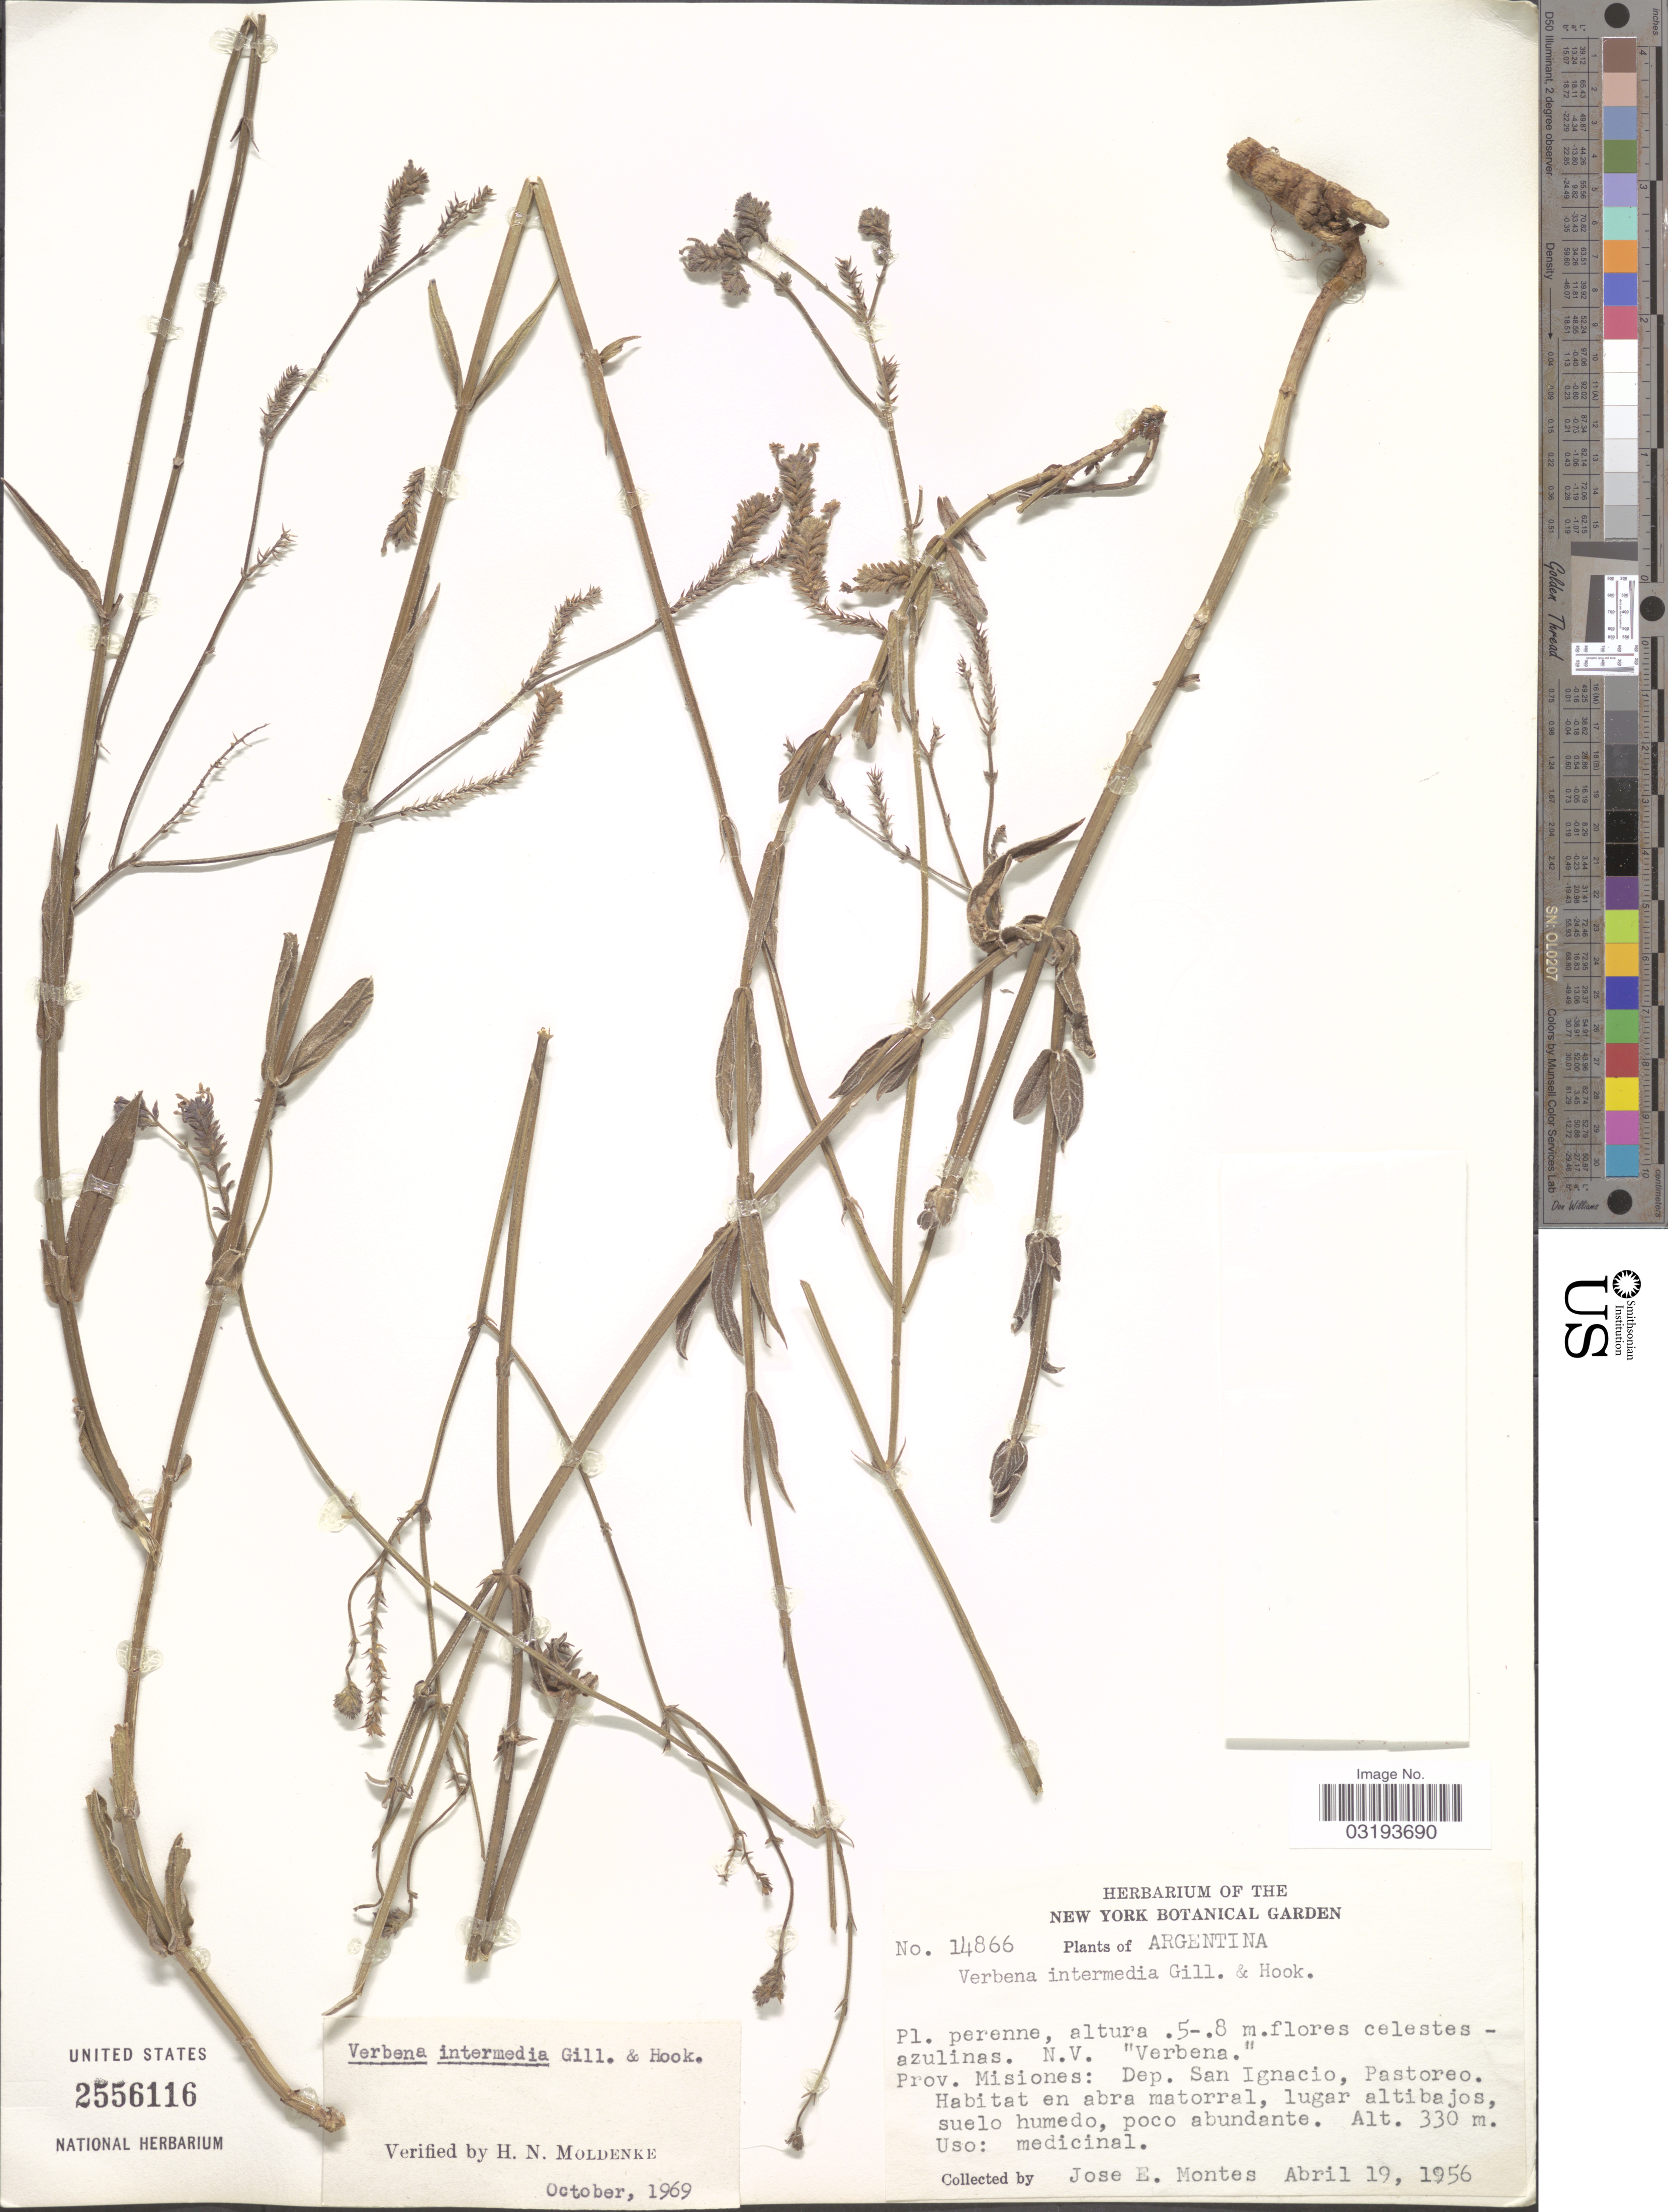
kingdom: Plantae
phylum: Tracheophyta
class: Magnoliopsida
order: Lamiales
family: Verbenaceae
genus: Verbena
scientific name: Verbena intermedia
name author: Gillies & Hook.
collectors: J. E. Montes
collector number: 14866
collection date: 1956-04-19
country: Argentina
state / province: Misiones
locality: Dep. San Ignacio, Pastoreo.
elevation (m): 330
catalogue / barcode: US 2556116